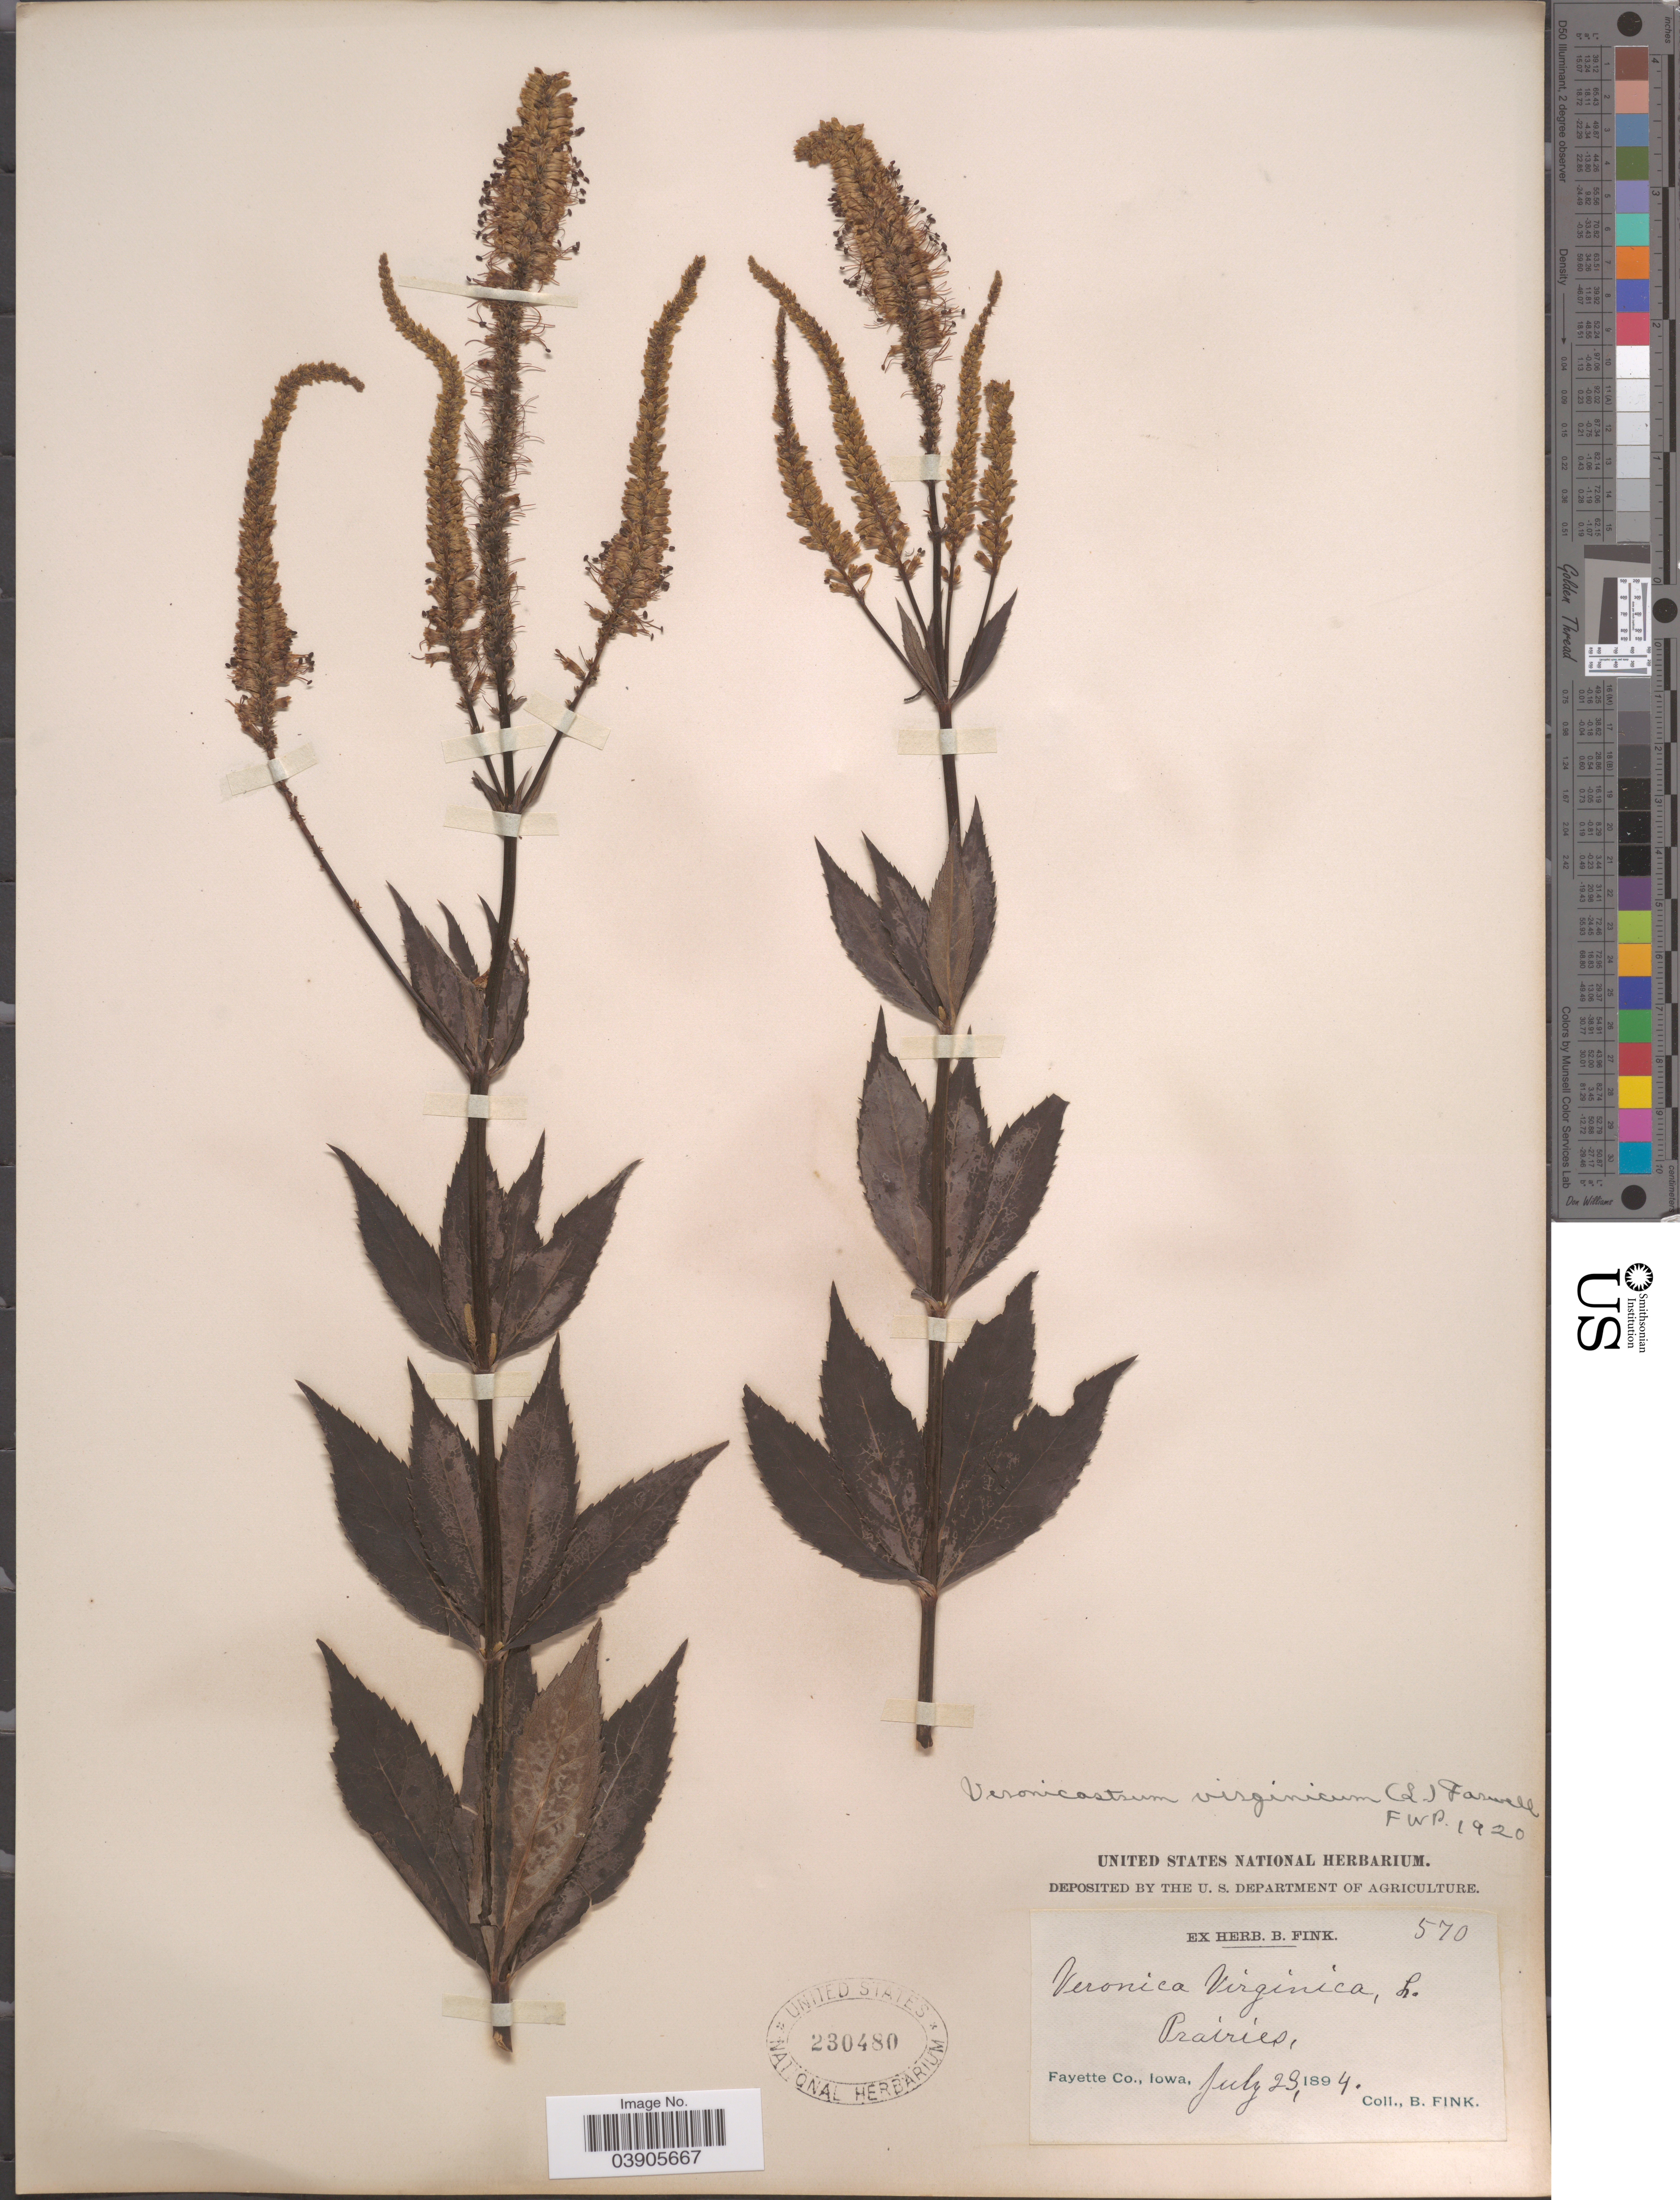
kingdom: Plantae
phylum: Tracheophyta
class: Magnoliopsida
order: Lamiales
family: Plantaginaceae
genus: Veronicastrum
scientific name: Veronicastrum virginicum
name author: (L.) Farw.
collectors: B. Fink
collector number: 570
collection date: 1894-07-23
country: United States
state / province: Iowa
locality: Prairies. Fayette Co.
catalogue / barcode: US 230480